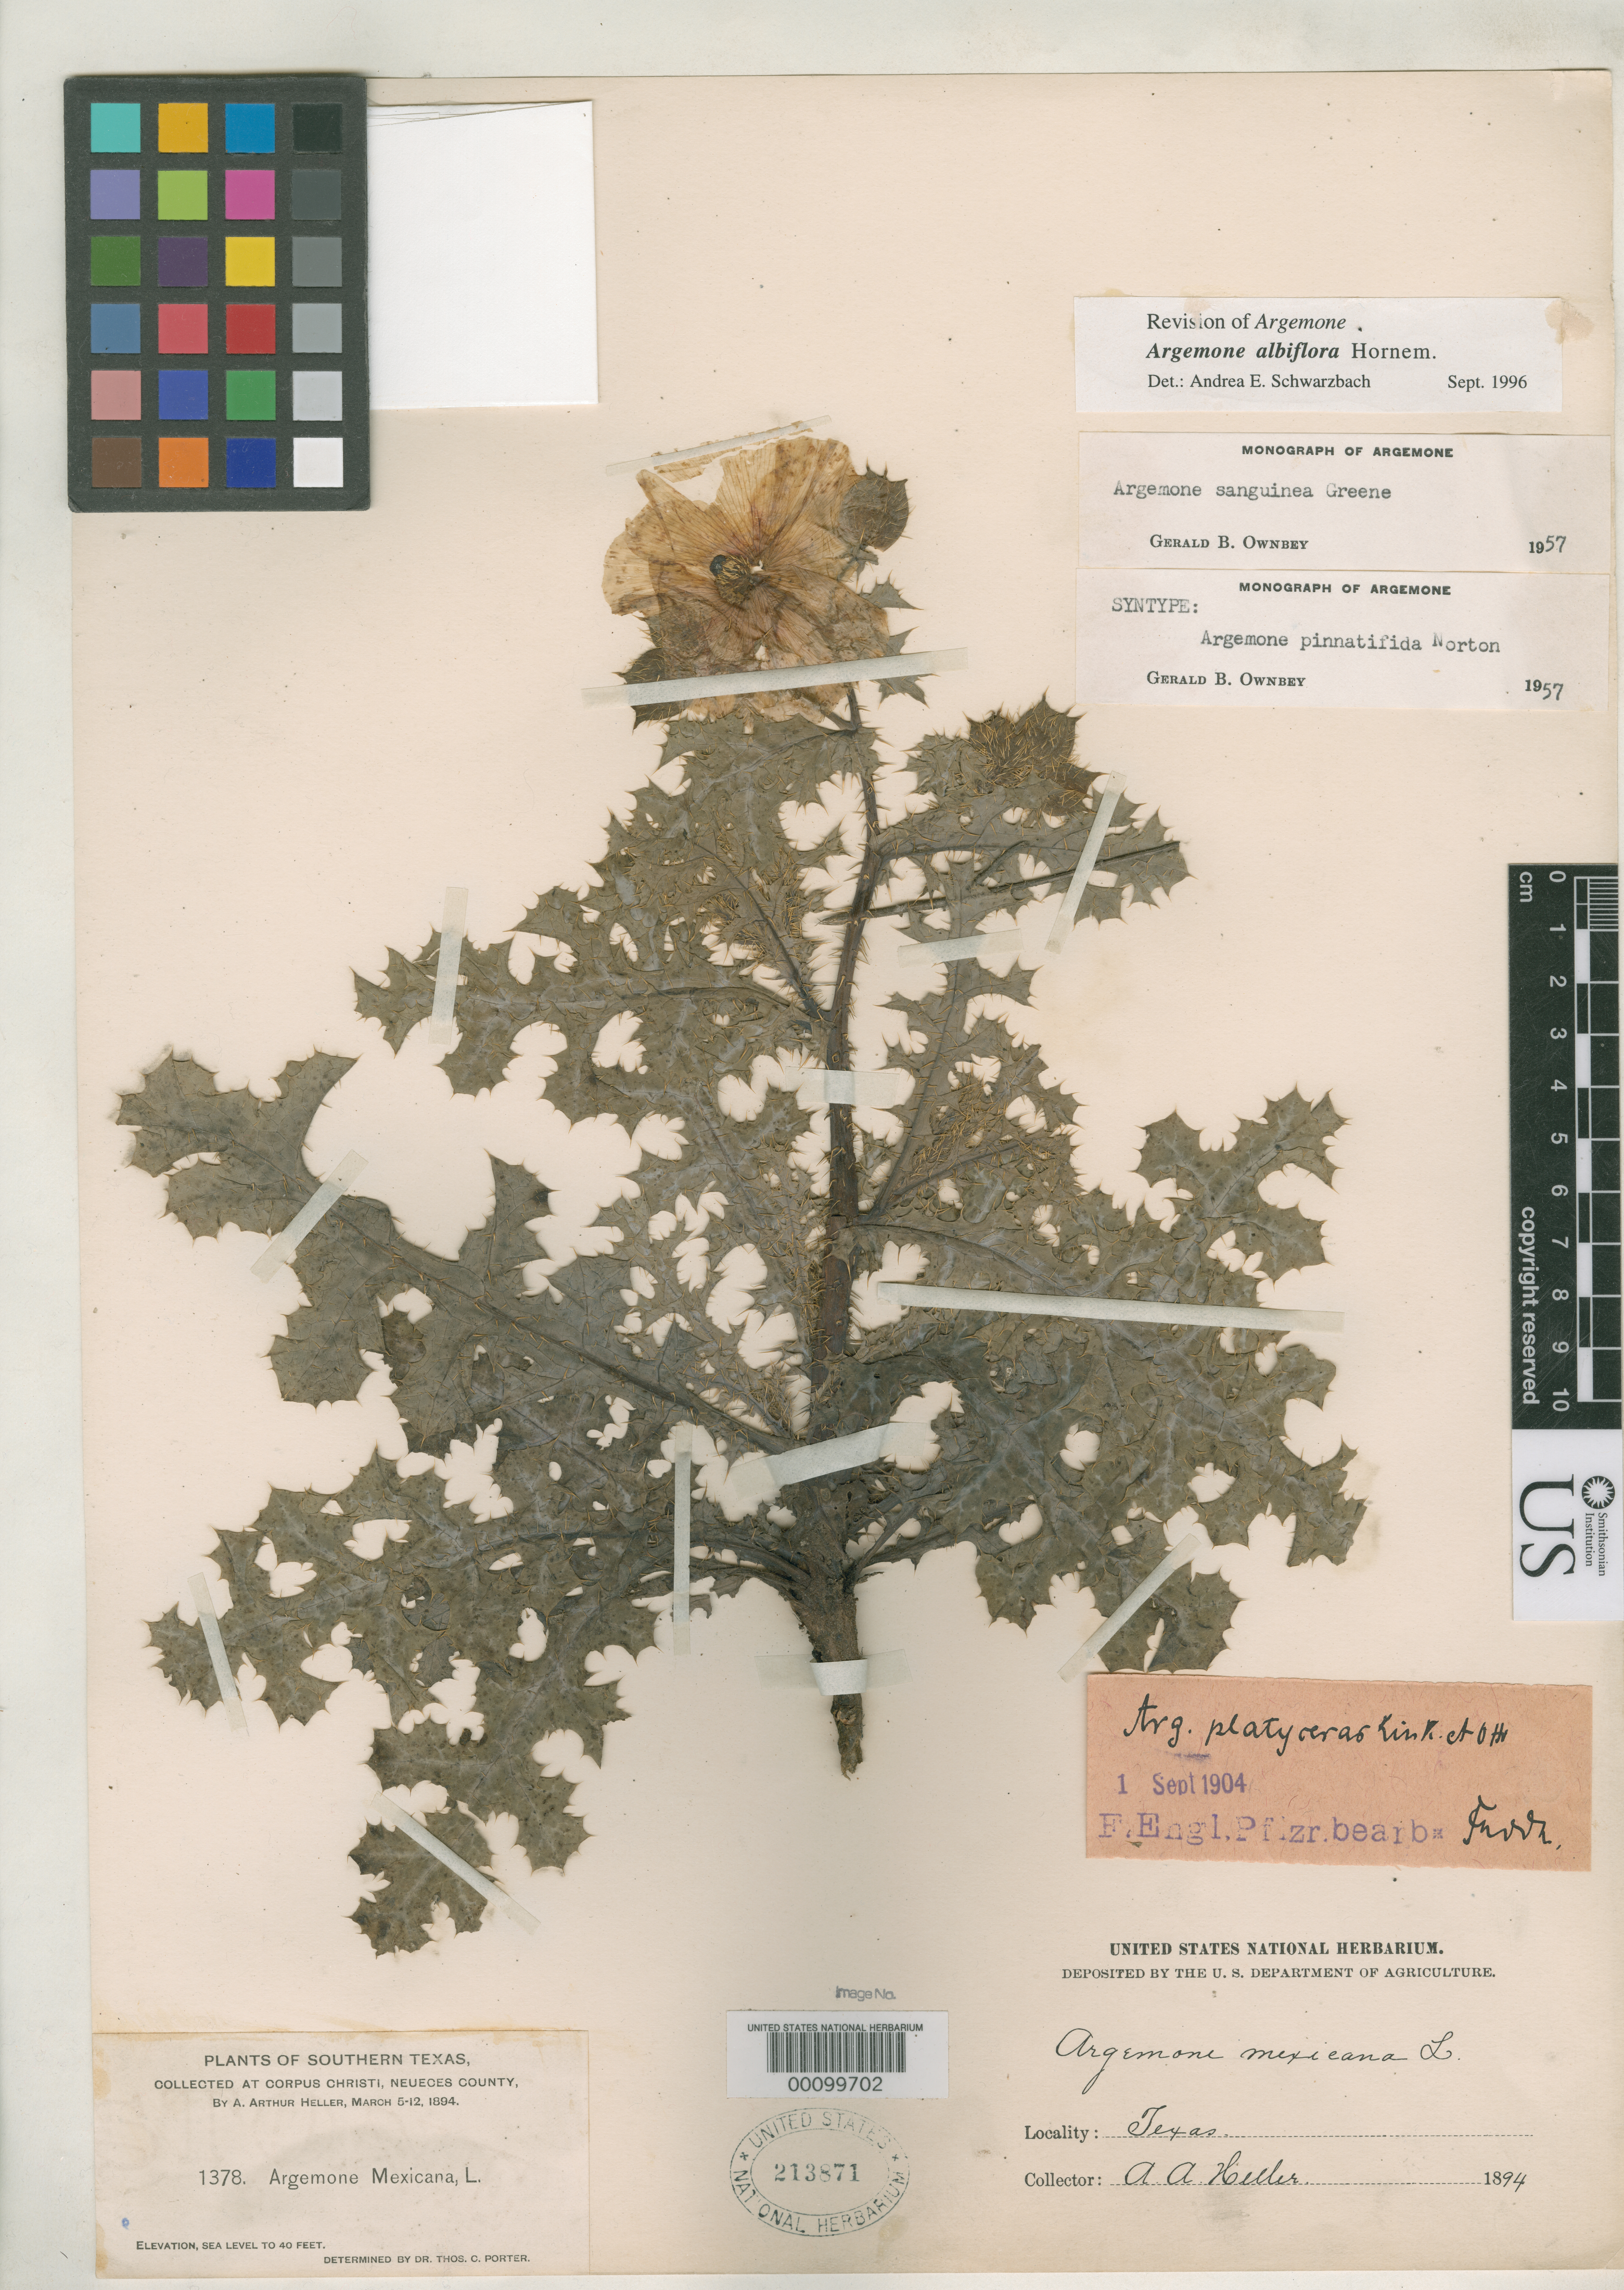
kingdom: Plantae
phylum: Tracheophyta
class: Magnoliopsida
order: Ranunculales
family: Papaveraceae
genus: Argemone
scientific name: Argemone pinnatifida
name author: Norton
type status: Syntype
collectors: G. Jermy & T. C. Porter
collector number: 218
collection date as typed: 05 Mar 1894 to 12 Mar 1894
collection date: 1894-03-05/1894-03-12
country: United States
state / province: Texas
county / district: Nueces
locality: Corpus Christi.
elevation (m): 0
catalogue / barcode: US 213871